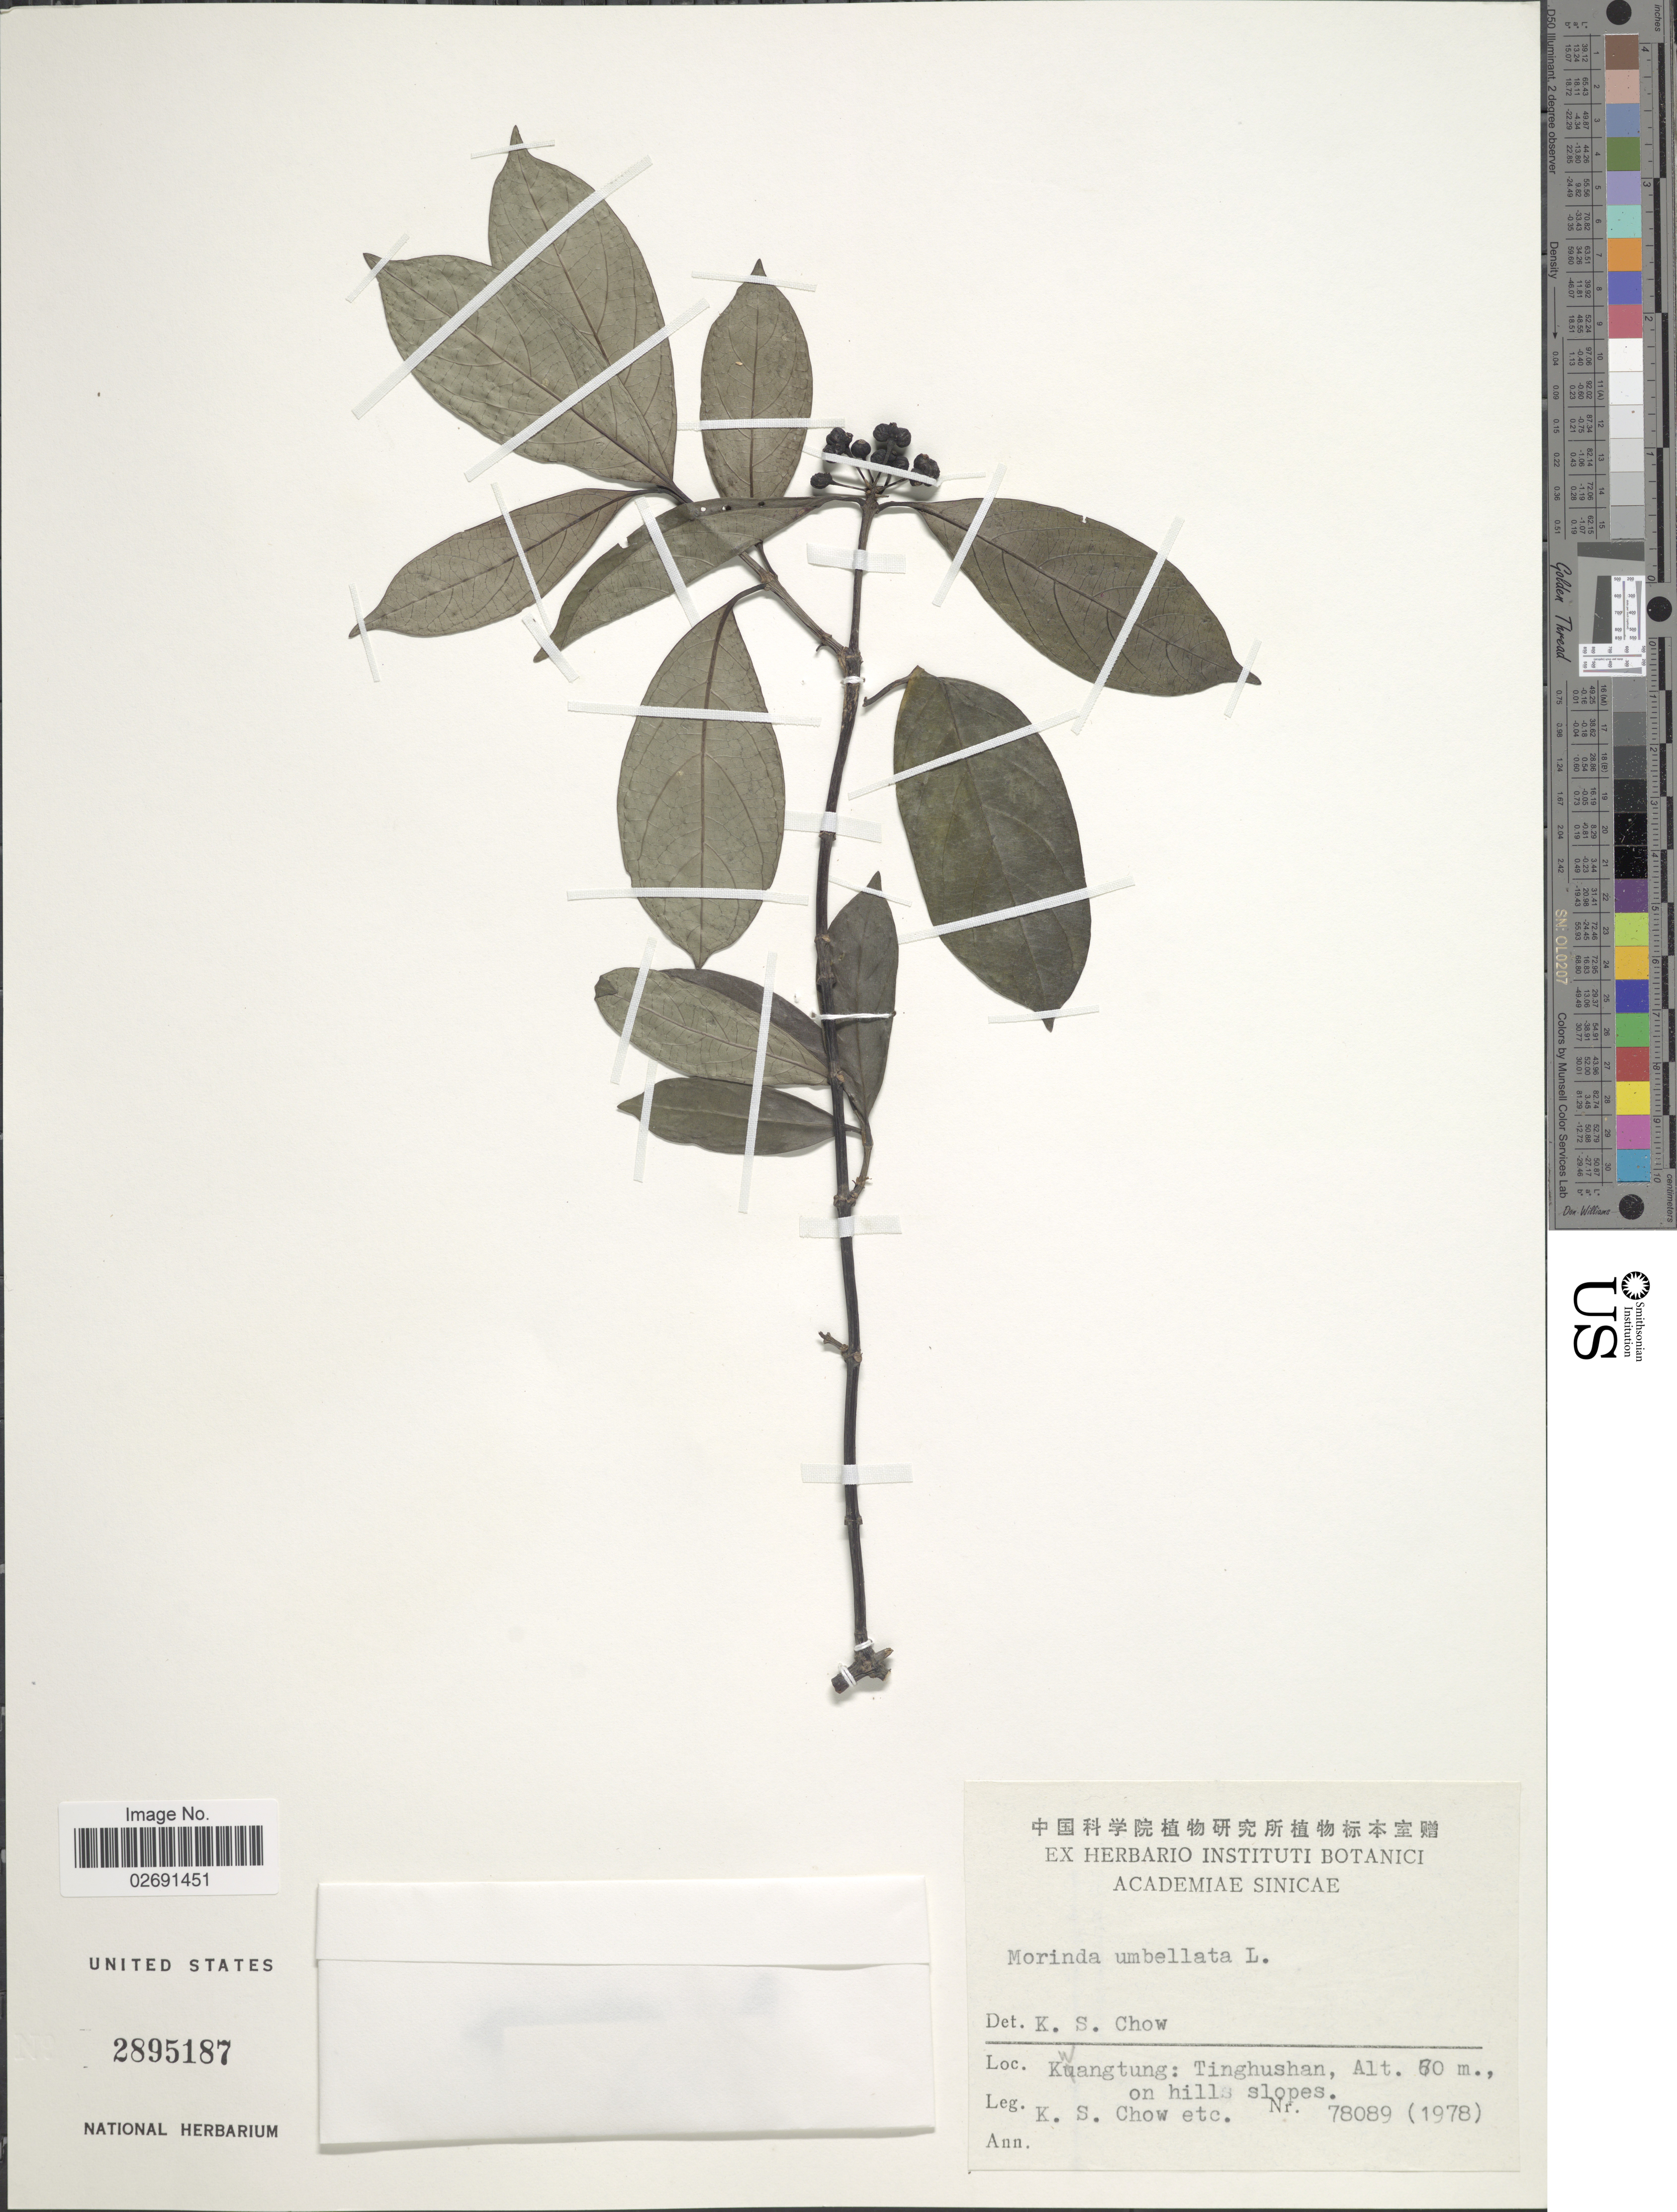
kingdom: Plantae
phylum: Tracheophyta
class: Magnoliopsida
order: Gentianales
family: Rubiaceae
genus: Gynochthodes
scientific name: Gynochthodes umbellata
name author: (L.) Razafim. & B. Bremer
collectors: K. S. Chow & et al.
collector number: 78089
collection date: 1978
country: China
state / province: Guangdong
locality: Kwangtung: Tinghushan, on hill slopes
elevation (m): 70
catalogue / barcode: US 2895187